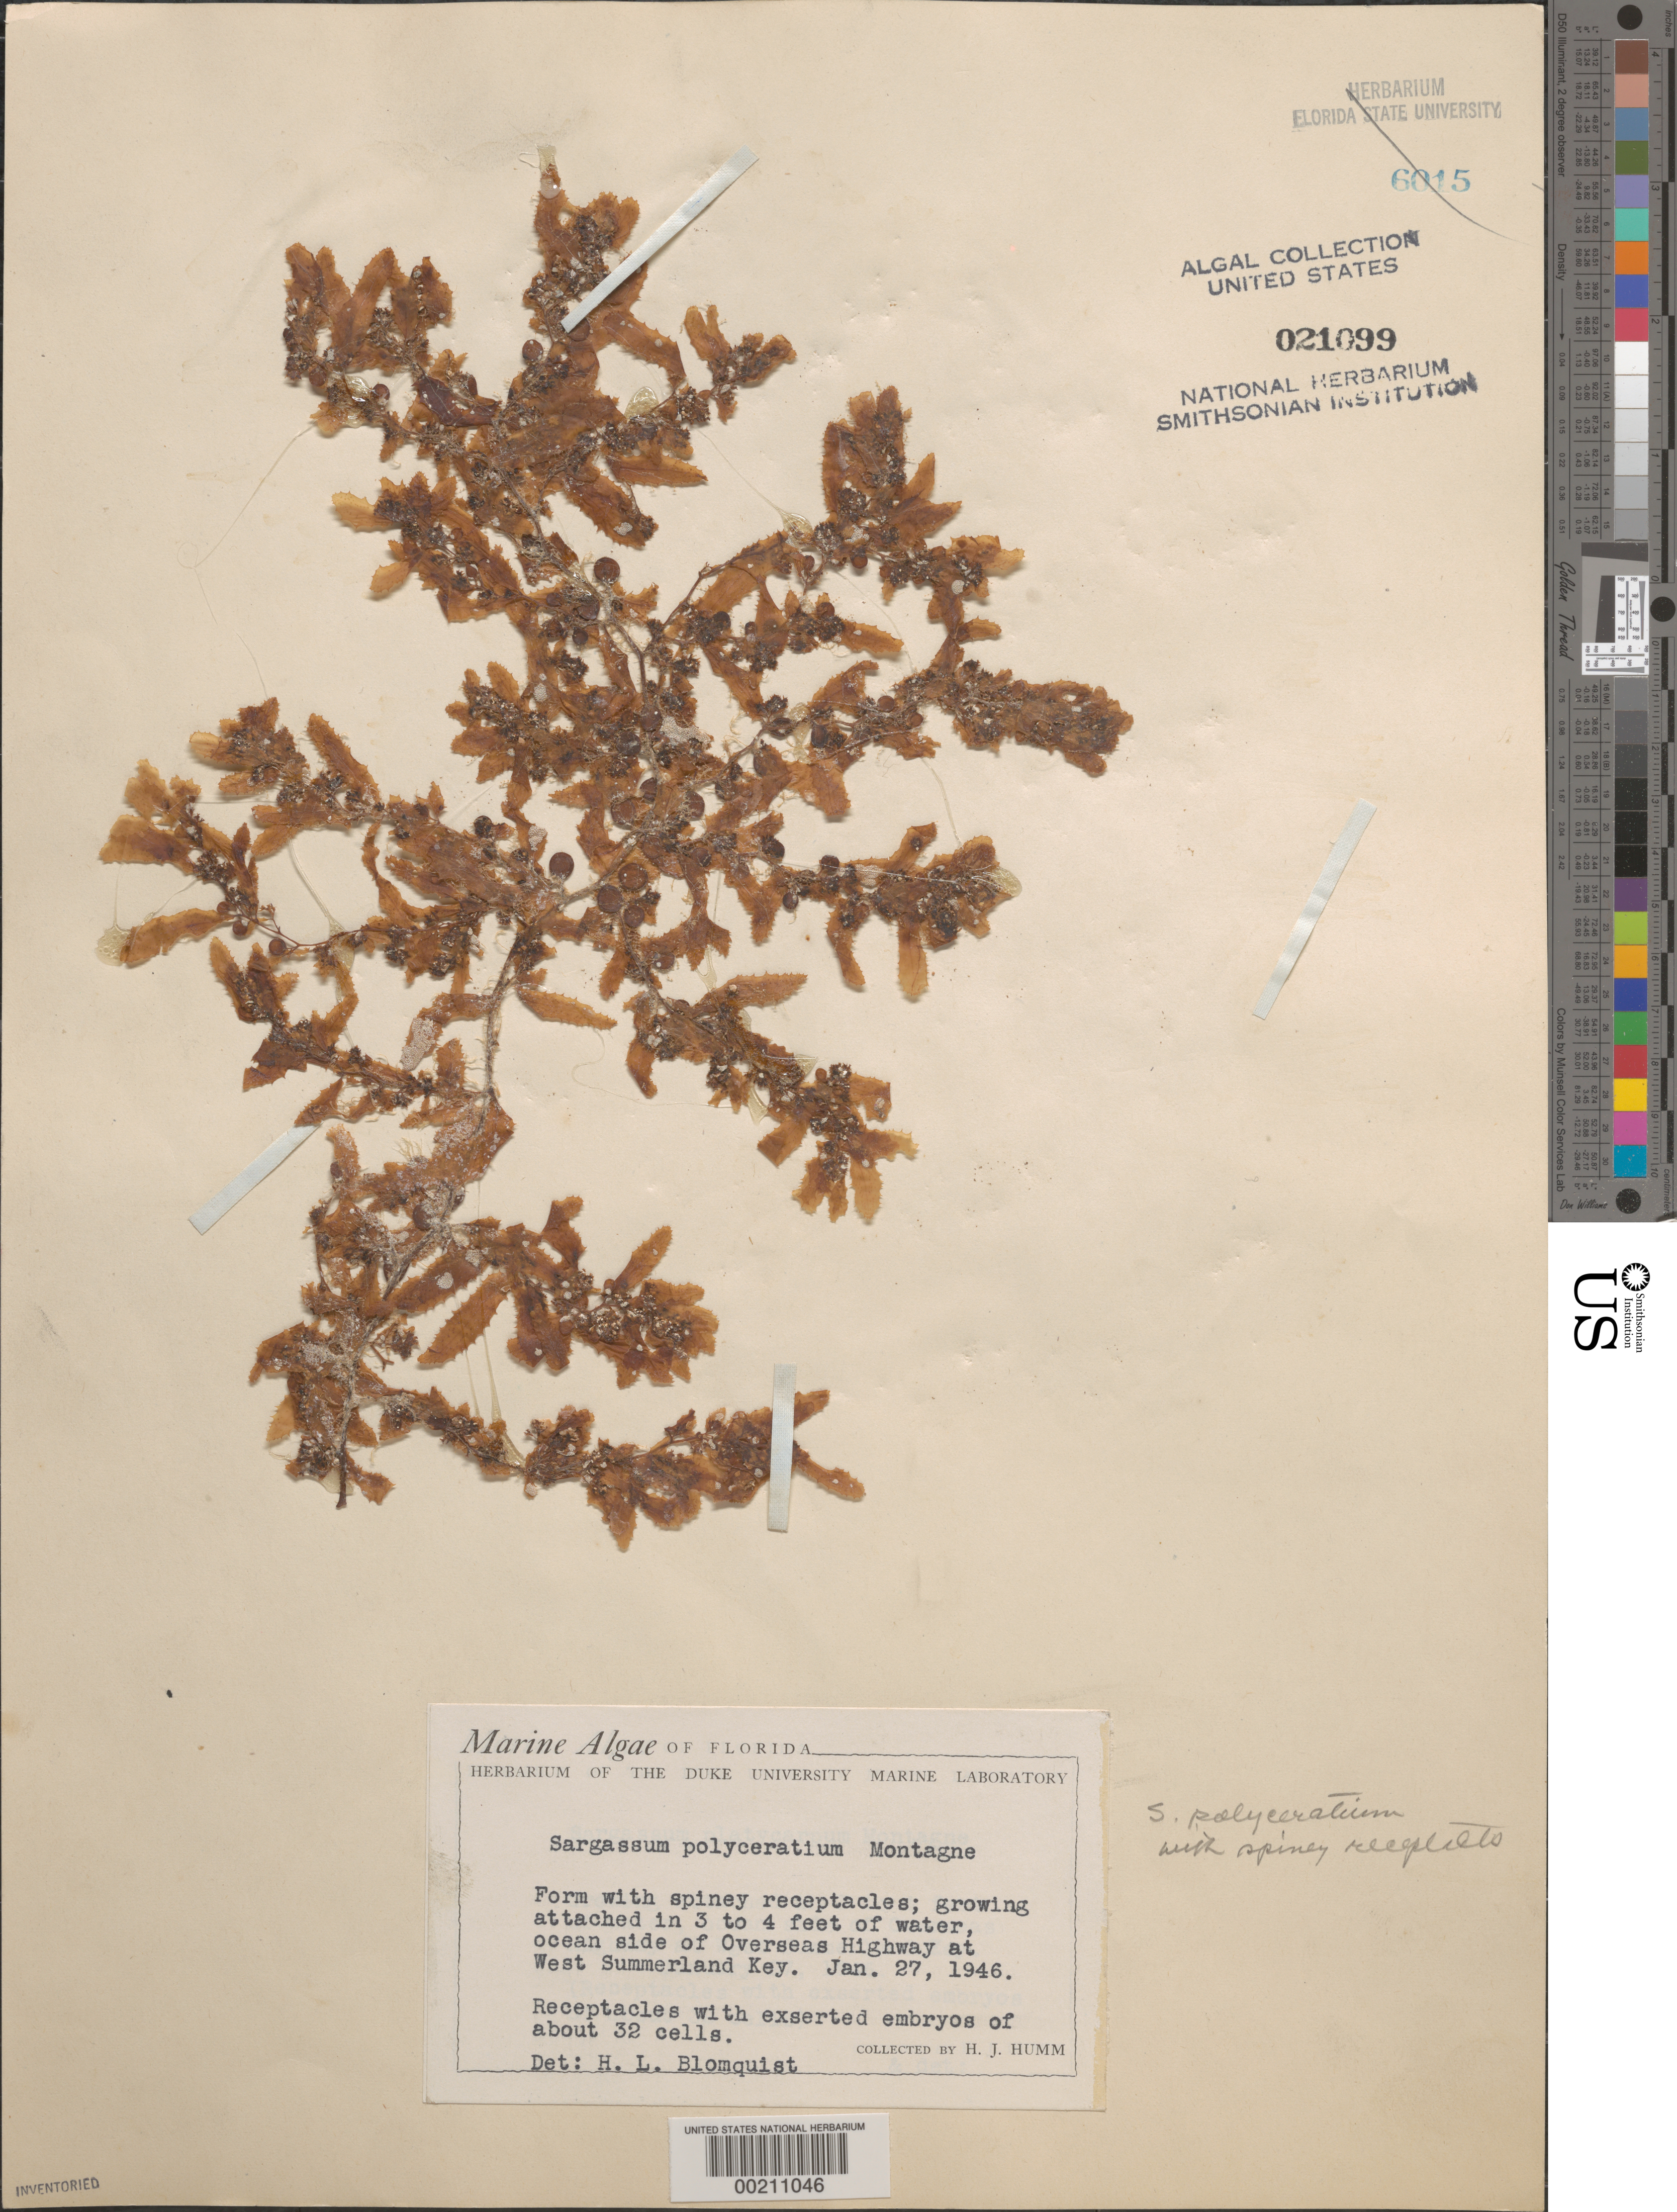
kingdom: Chromista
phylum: Ochrophyta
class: Phaeophyceae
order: Fucales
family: Sargassaceae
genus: Sargassum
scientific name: Sargassum polyceratium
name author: Mont.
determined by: Blomquist, H. L.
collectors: H. J. Humm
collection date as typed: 27 Jan 1946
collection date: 1946-01-27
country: United States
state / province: Florida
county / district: Monroe County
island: West Summerland Key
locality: Overseas Highway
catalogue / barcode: US 21099